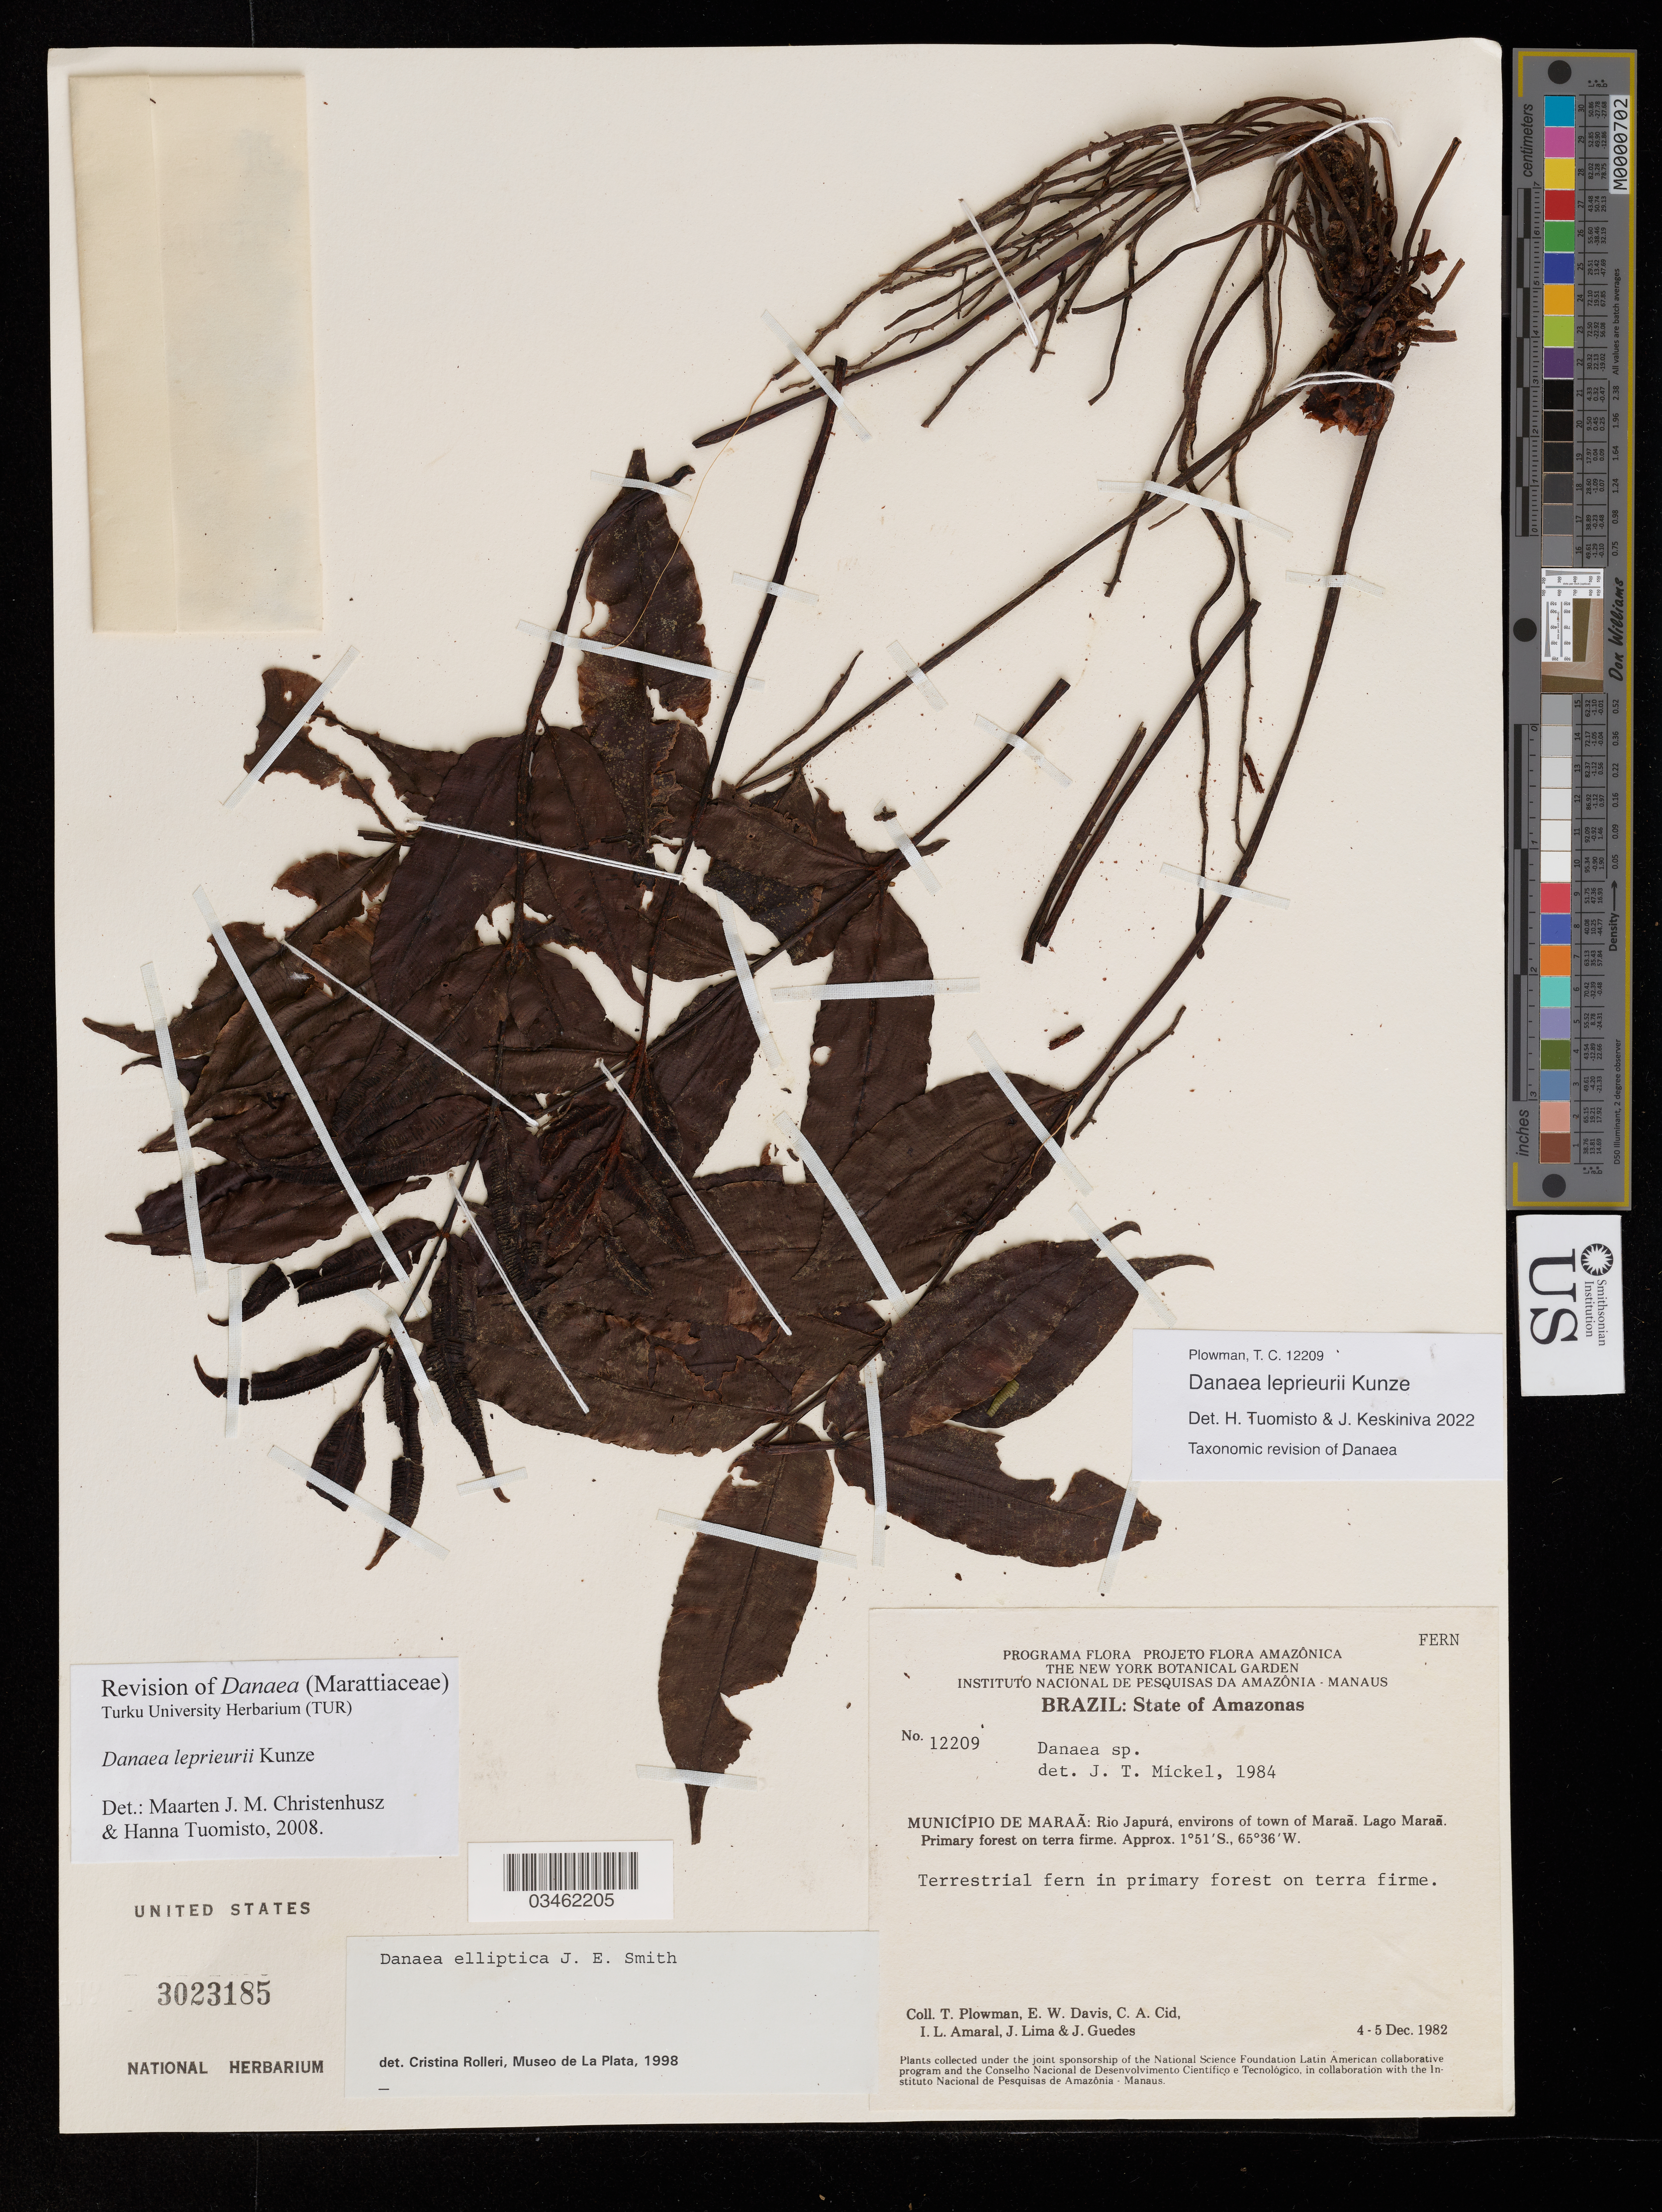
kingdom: Plantae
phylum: Tracheophyta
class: Polypodiopsida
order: Marattiales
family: Marattiaceae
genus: Danaea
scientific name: Danaea leprieurii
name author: Kunze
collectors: T. Plowman, E. W. Davis, C. Cid, I. L. Amaral & et al.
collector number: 12209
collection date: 1982-12-04/1982-12-05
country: Brazil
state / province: Amazonas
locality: Município de Maraã: Rio Japurá, environs of town of Maraã. Lago Maraã. Primary forest on terra firme.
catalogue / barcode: US 3023185